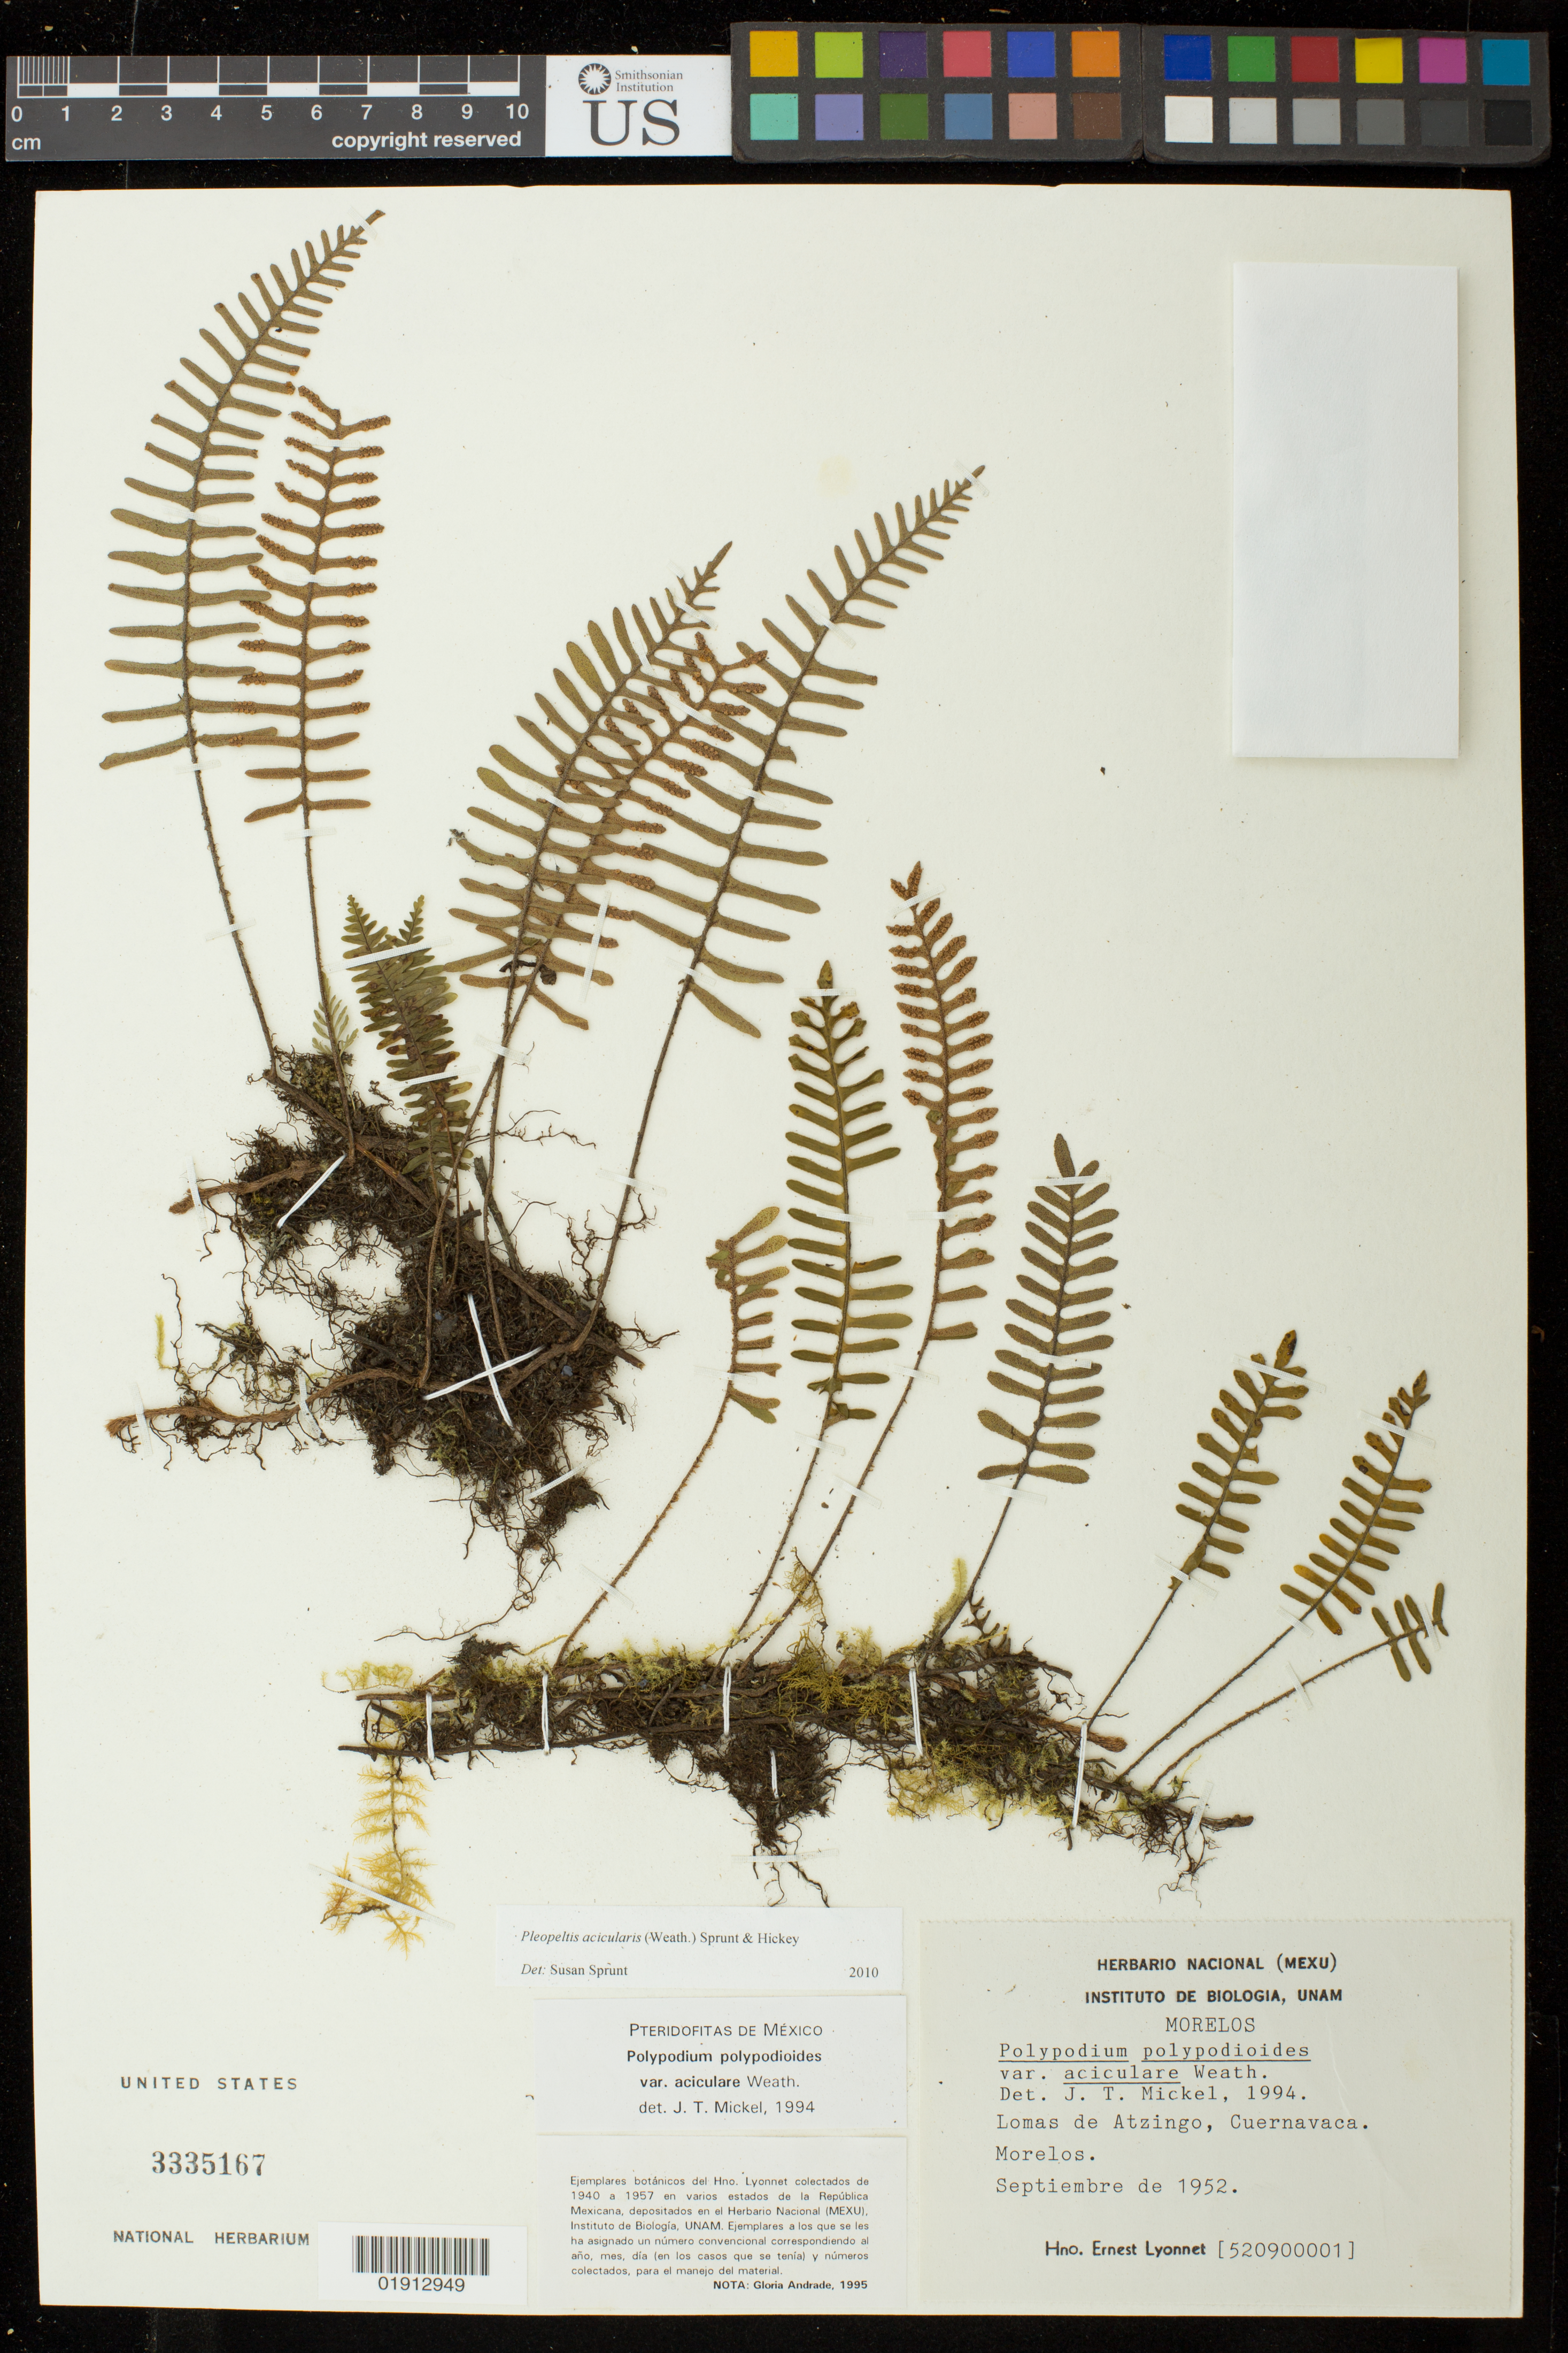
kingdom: Plantae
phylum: Tracheophyta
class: Polypodiopsida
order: Polypodiales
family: Polypodiaceae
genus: Pleopeltis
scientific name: Pleopeltis acicularis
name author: (Weath.) A.R. Sm. & Krömer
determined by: Sprunt, S. V.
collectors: Bro. E. Lyonnet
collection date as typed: Septiembre de 1952.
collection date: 1952-09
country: Mexico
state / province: Morelos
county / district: Cuernavaca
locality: Lomas de Atzingo.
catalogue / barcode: US 3335167